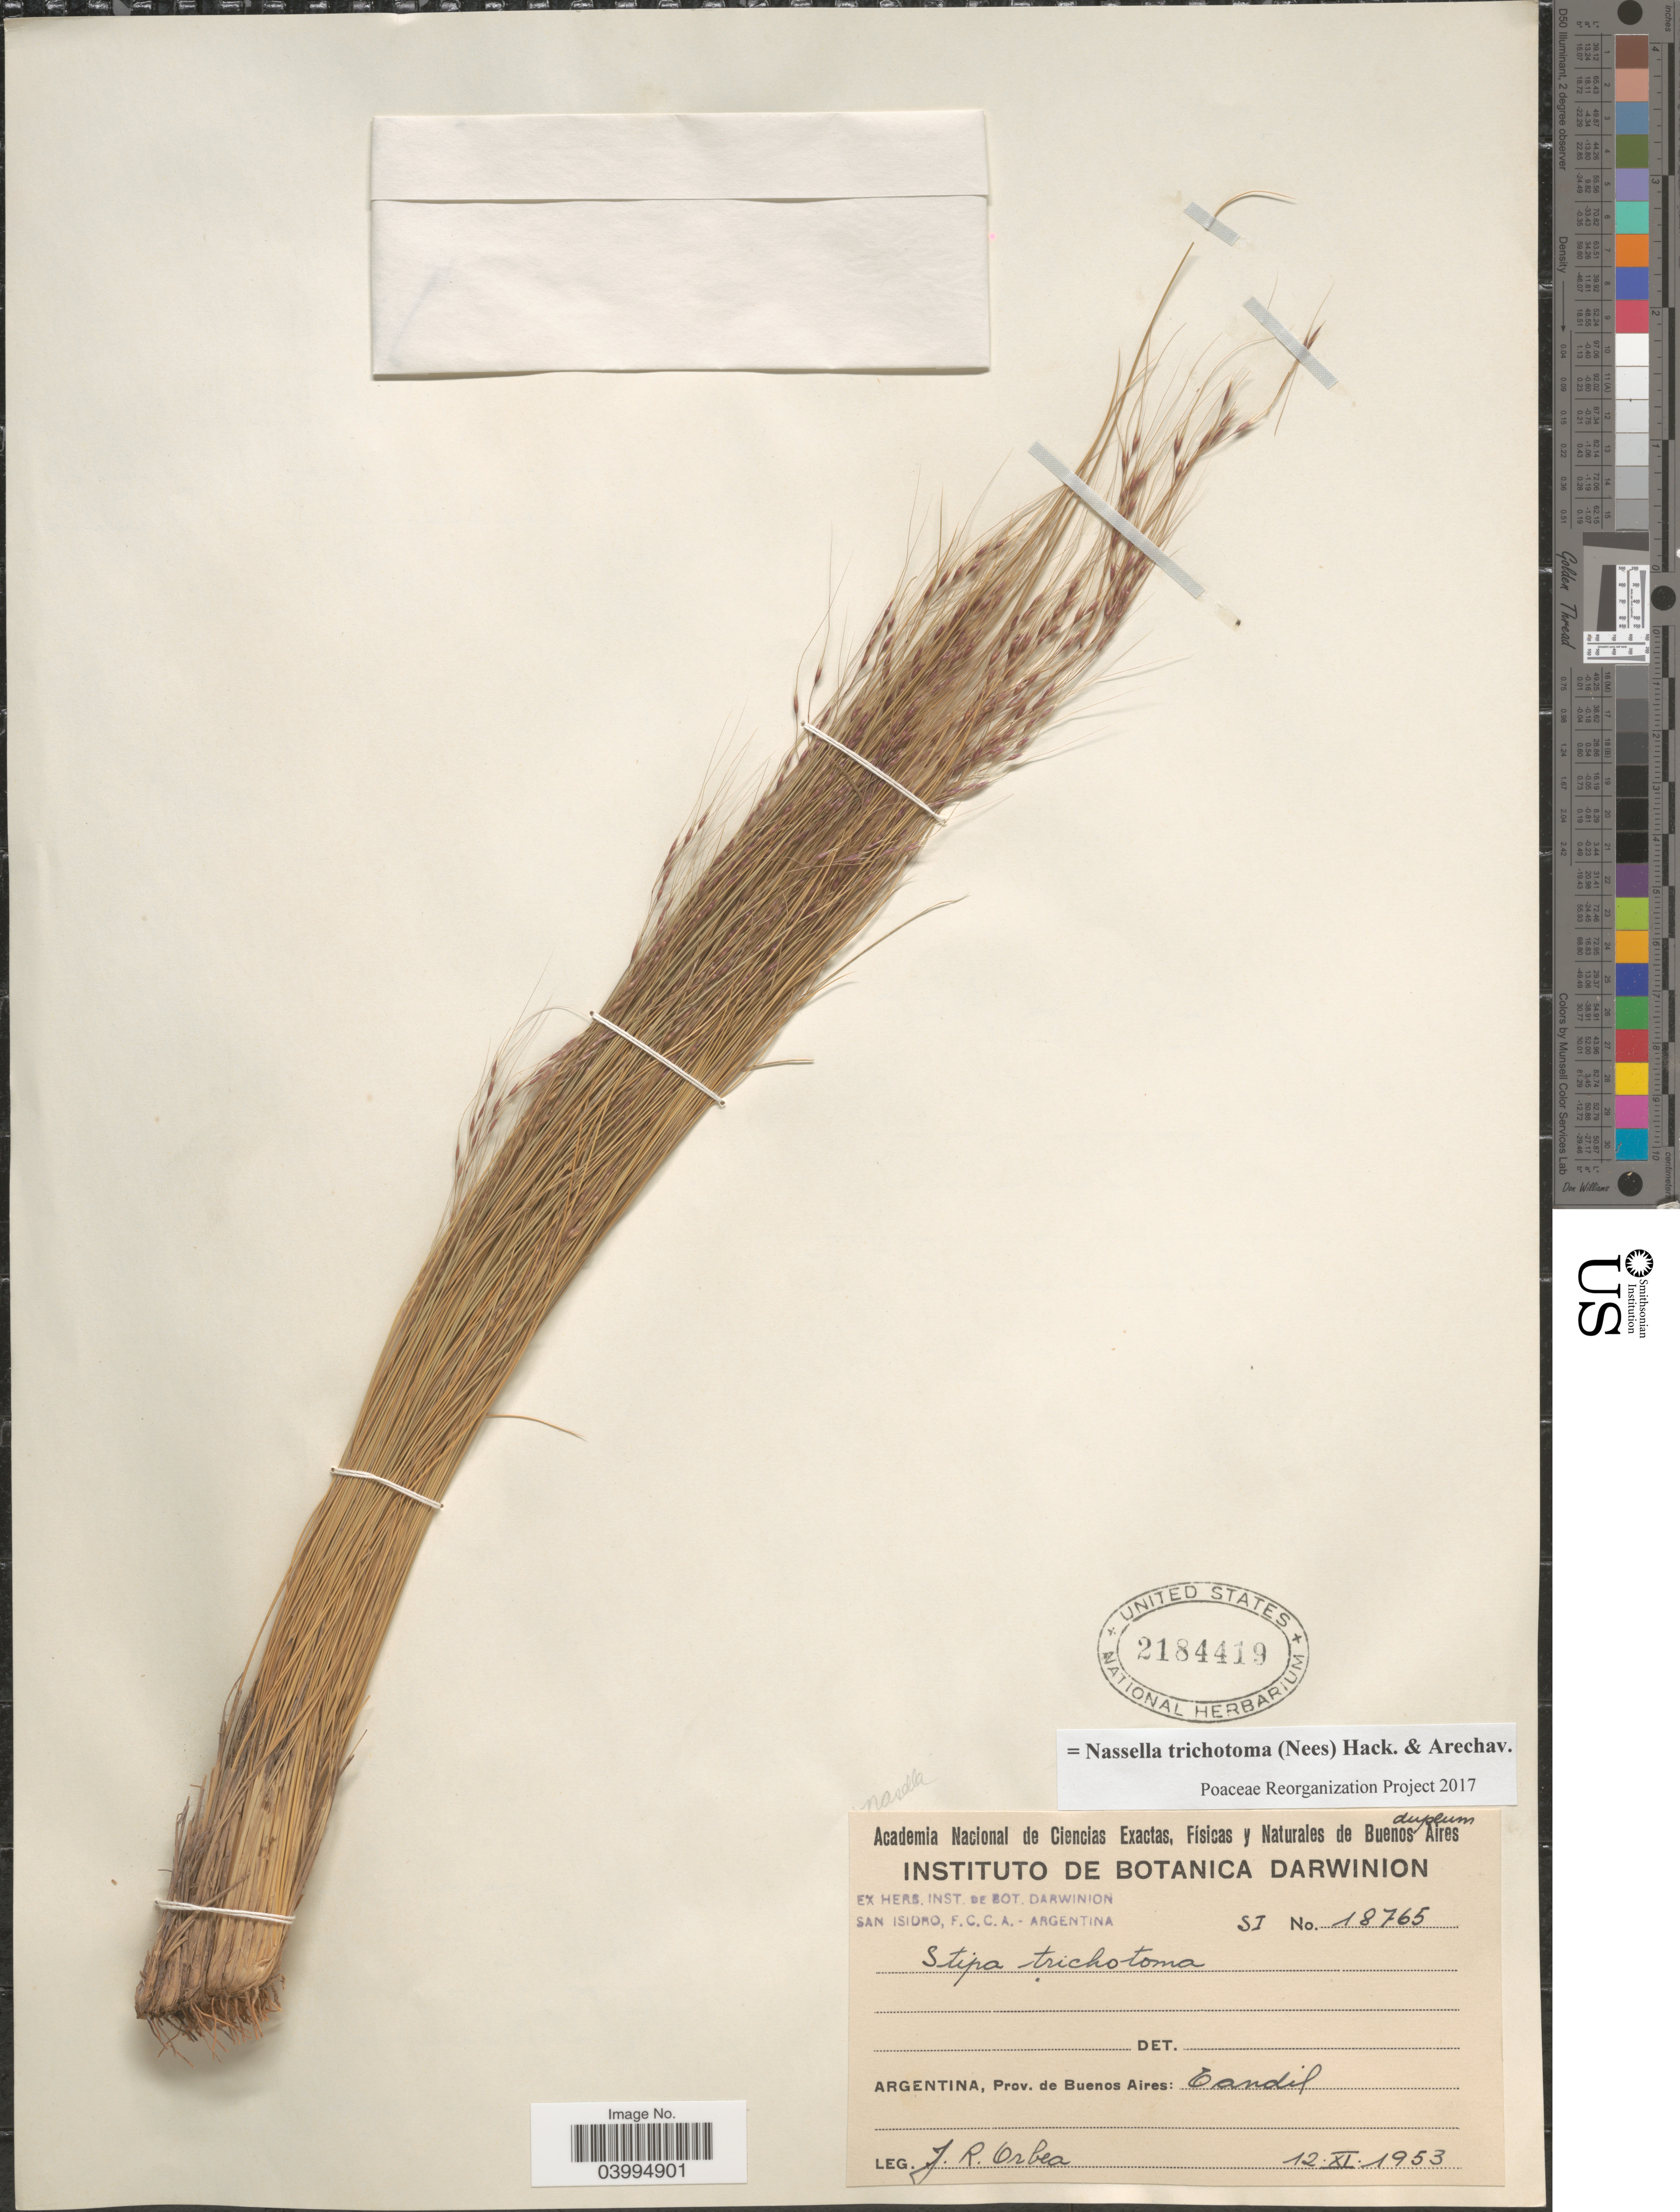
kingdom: Plantae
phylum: Tracheophyta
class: Liliopsida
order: Poales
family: Poaceae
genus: Nassella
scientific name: Nassella trichotoma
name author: (Ness) Hack. ex Arechav.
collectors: J. Orbea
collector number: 18765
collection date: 1953-11-12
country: Argentina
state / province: Buenos Aires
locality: Tandil.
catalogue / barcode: US 2184419